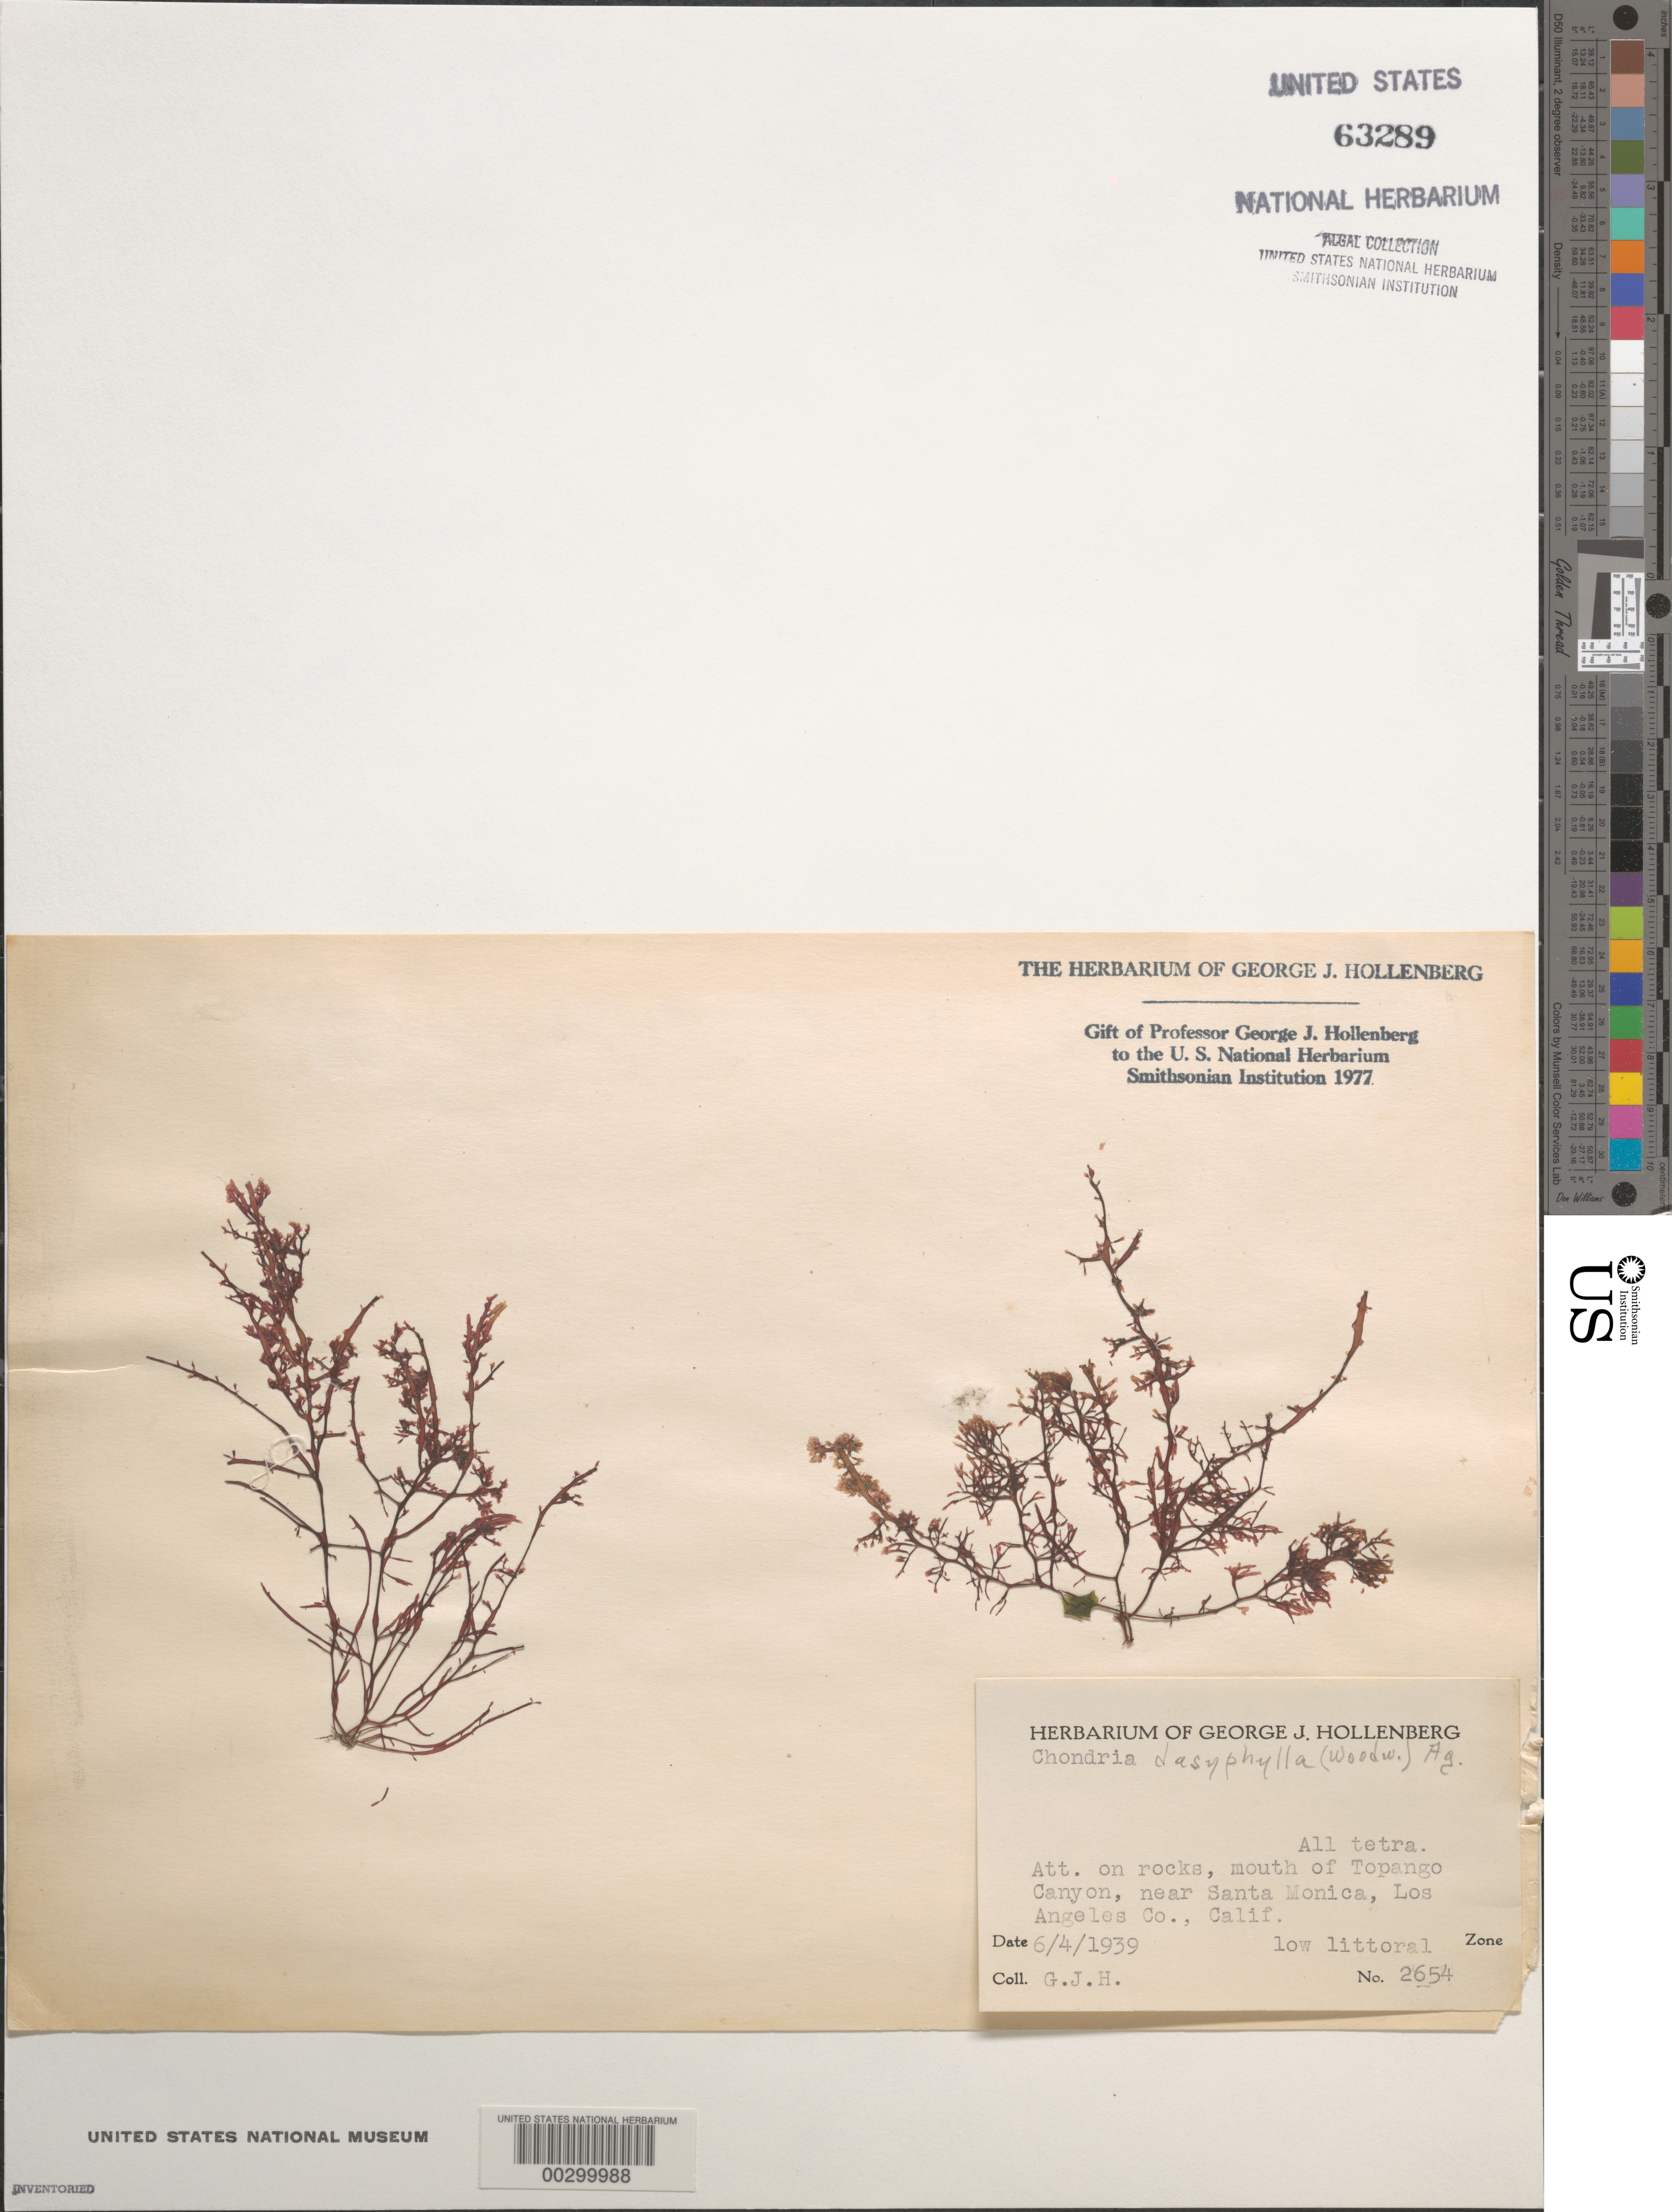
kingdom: Plantae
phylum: Rhodophyta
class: Florideophyceae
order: Ceramiales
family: Rhodomelaceae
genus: Chondria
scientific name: Chondria dasyphylla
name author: (Woodw.) C. Agardh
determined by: Hollenberg, George J.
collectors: G. Hollenberg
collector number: GJH 2654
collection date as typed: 04 Jun 1939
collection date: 1939-06-04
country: United States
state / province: California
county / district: Los Angeles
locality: Topango Canyon mouth, near Santa Monica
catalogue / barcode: US 63289